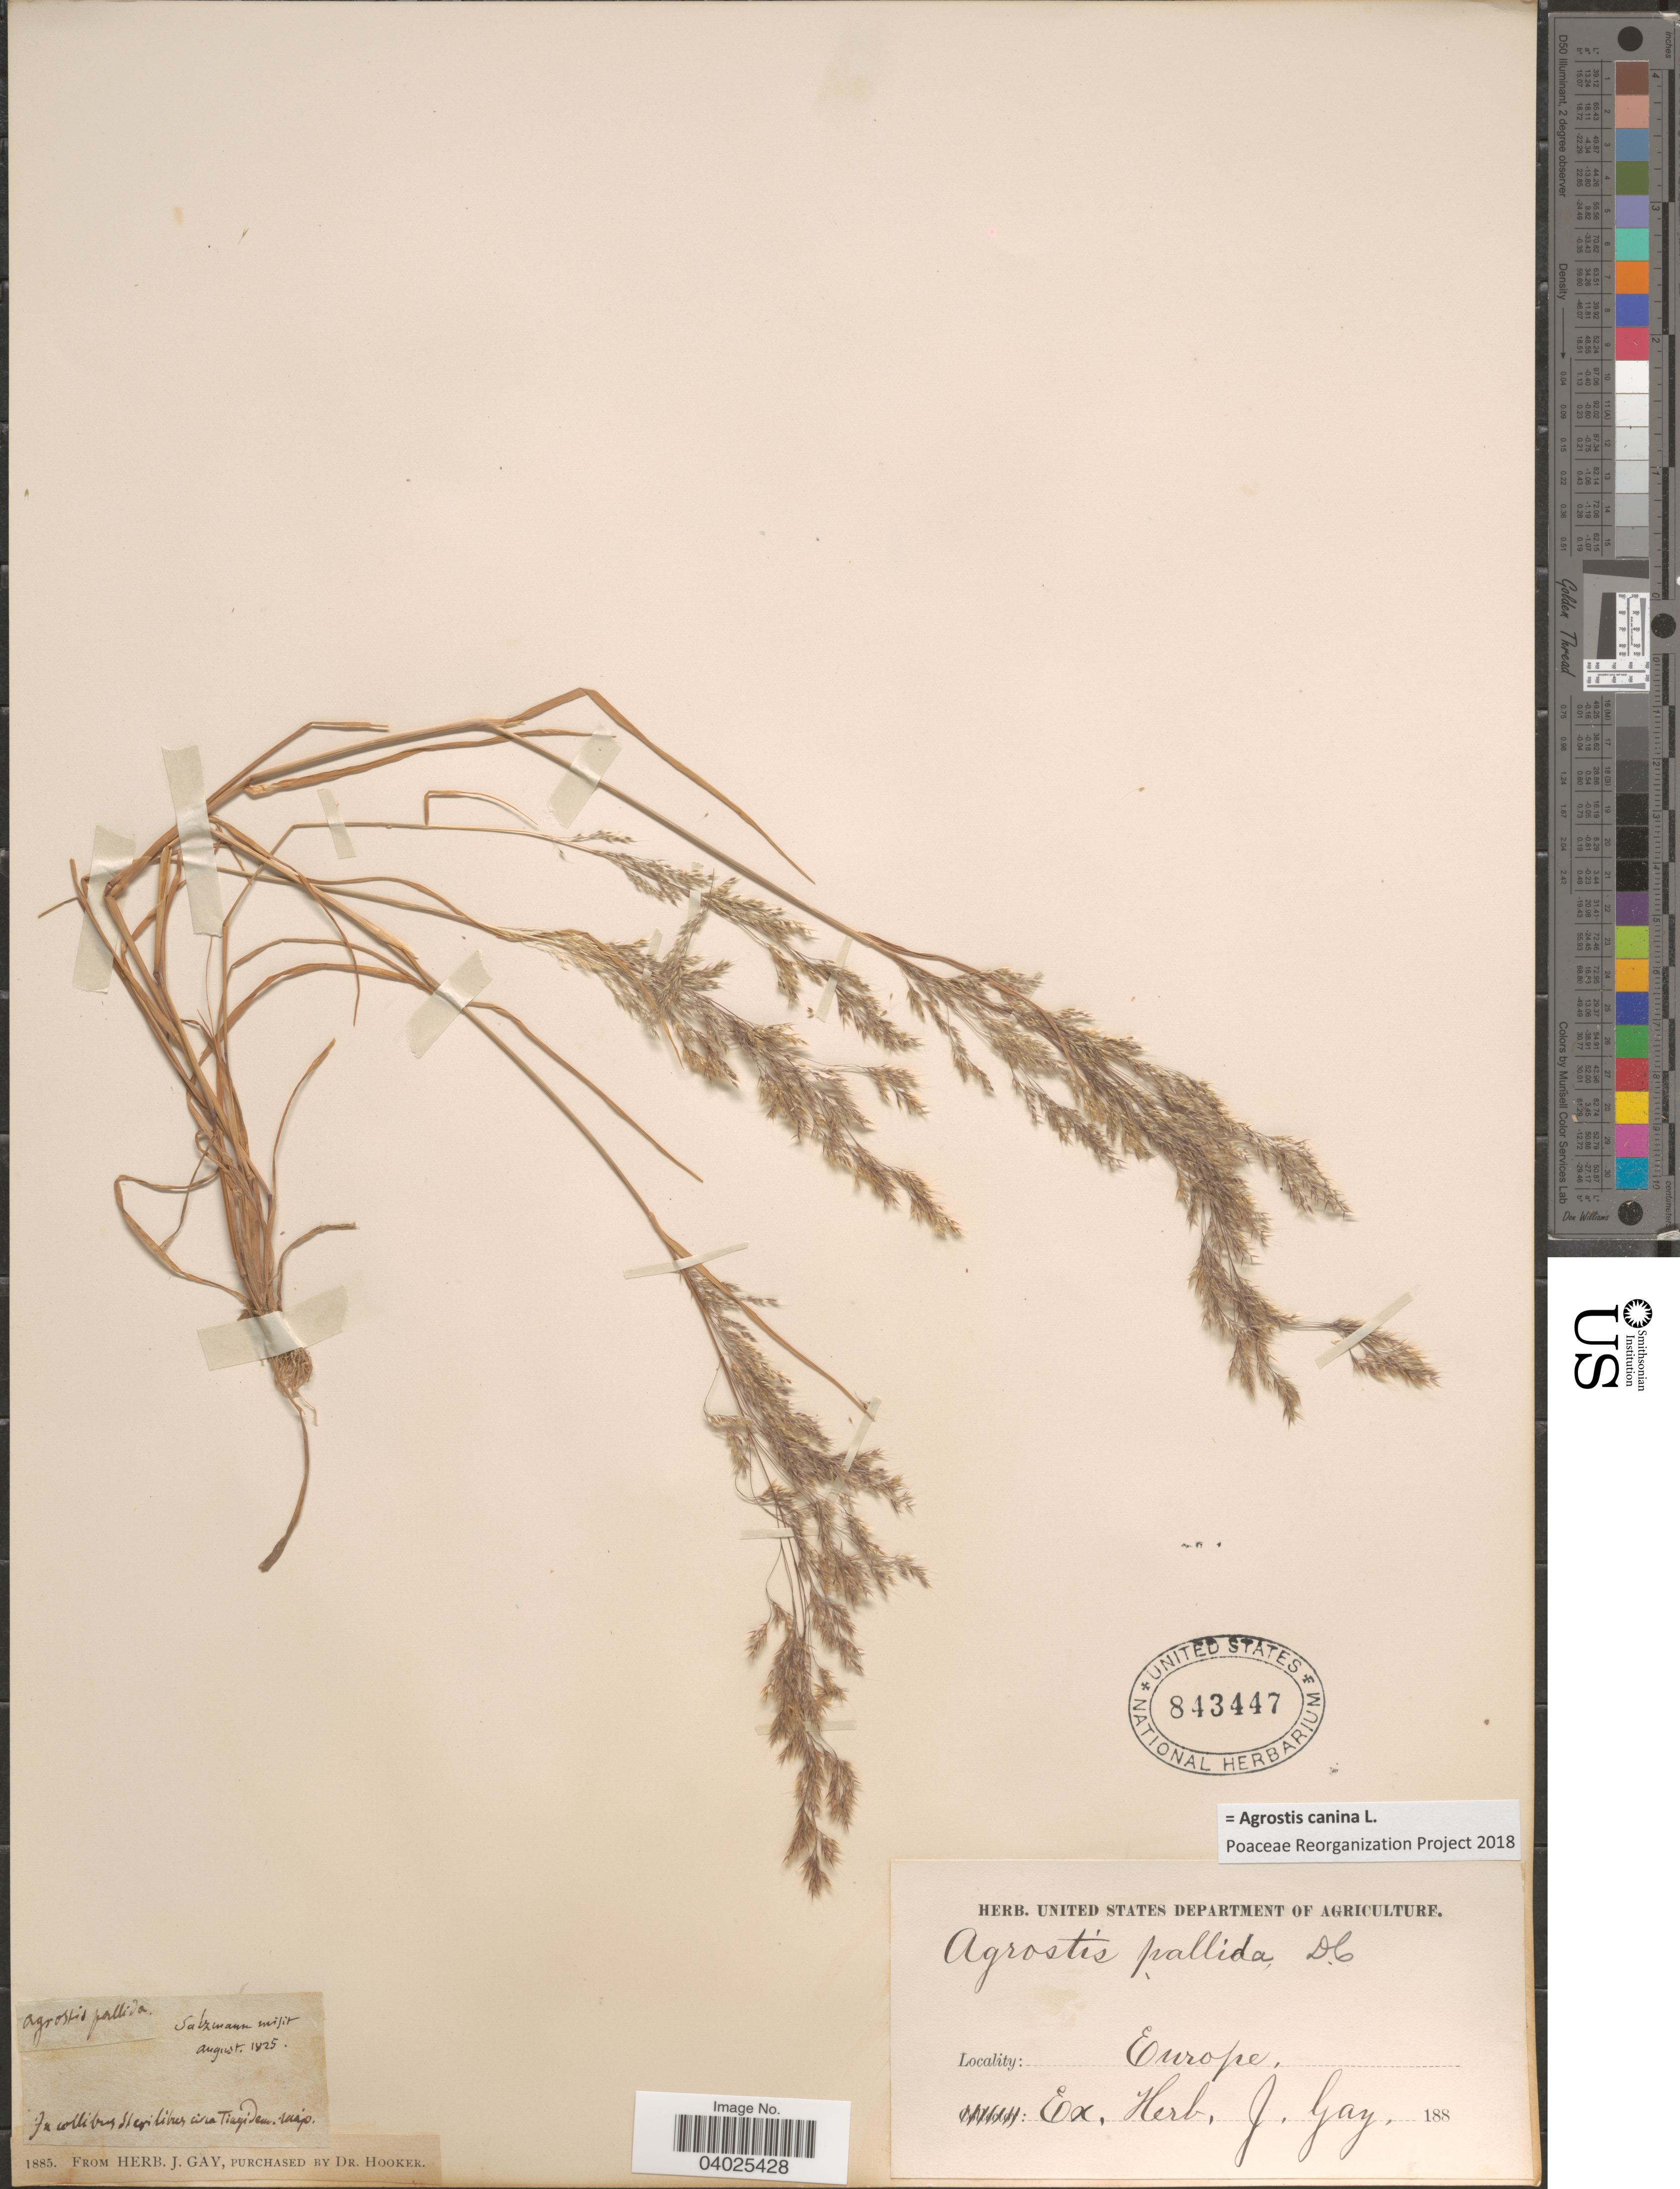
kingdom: Plantae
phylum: Tracheophyta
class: Liliopsida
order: Poales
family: Poaceae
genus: Agrostis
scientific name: Agrostis canina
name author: L.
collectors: ex herb. J. Gay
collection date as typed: Majo 188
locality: In collibus stepilibus circa Tiaquideur. [interpreted] Europe.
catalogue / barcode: US 843447